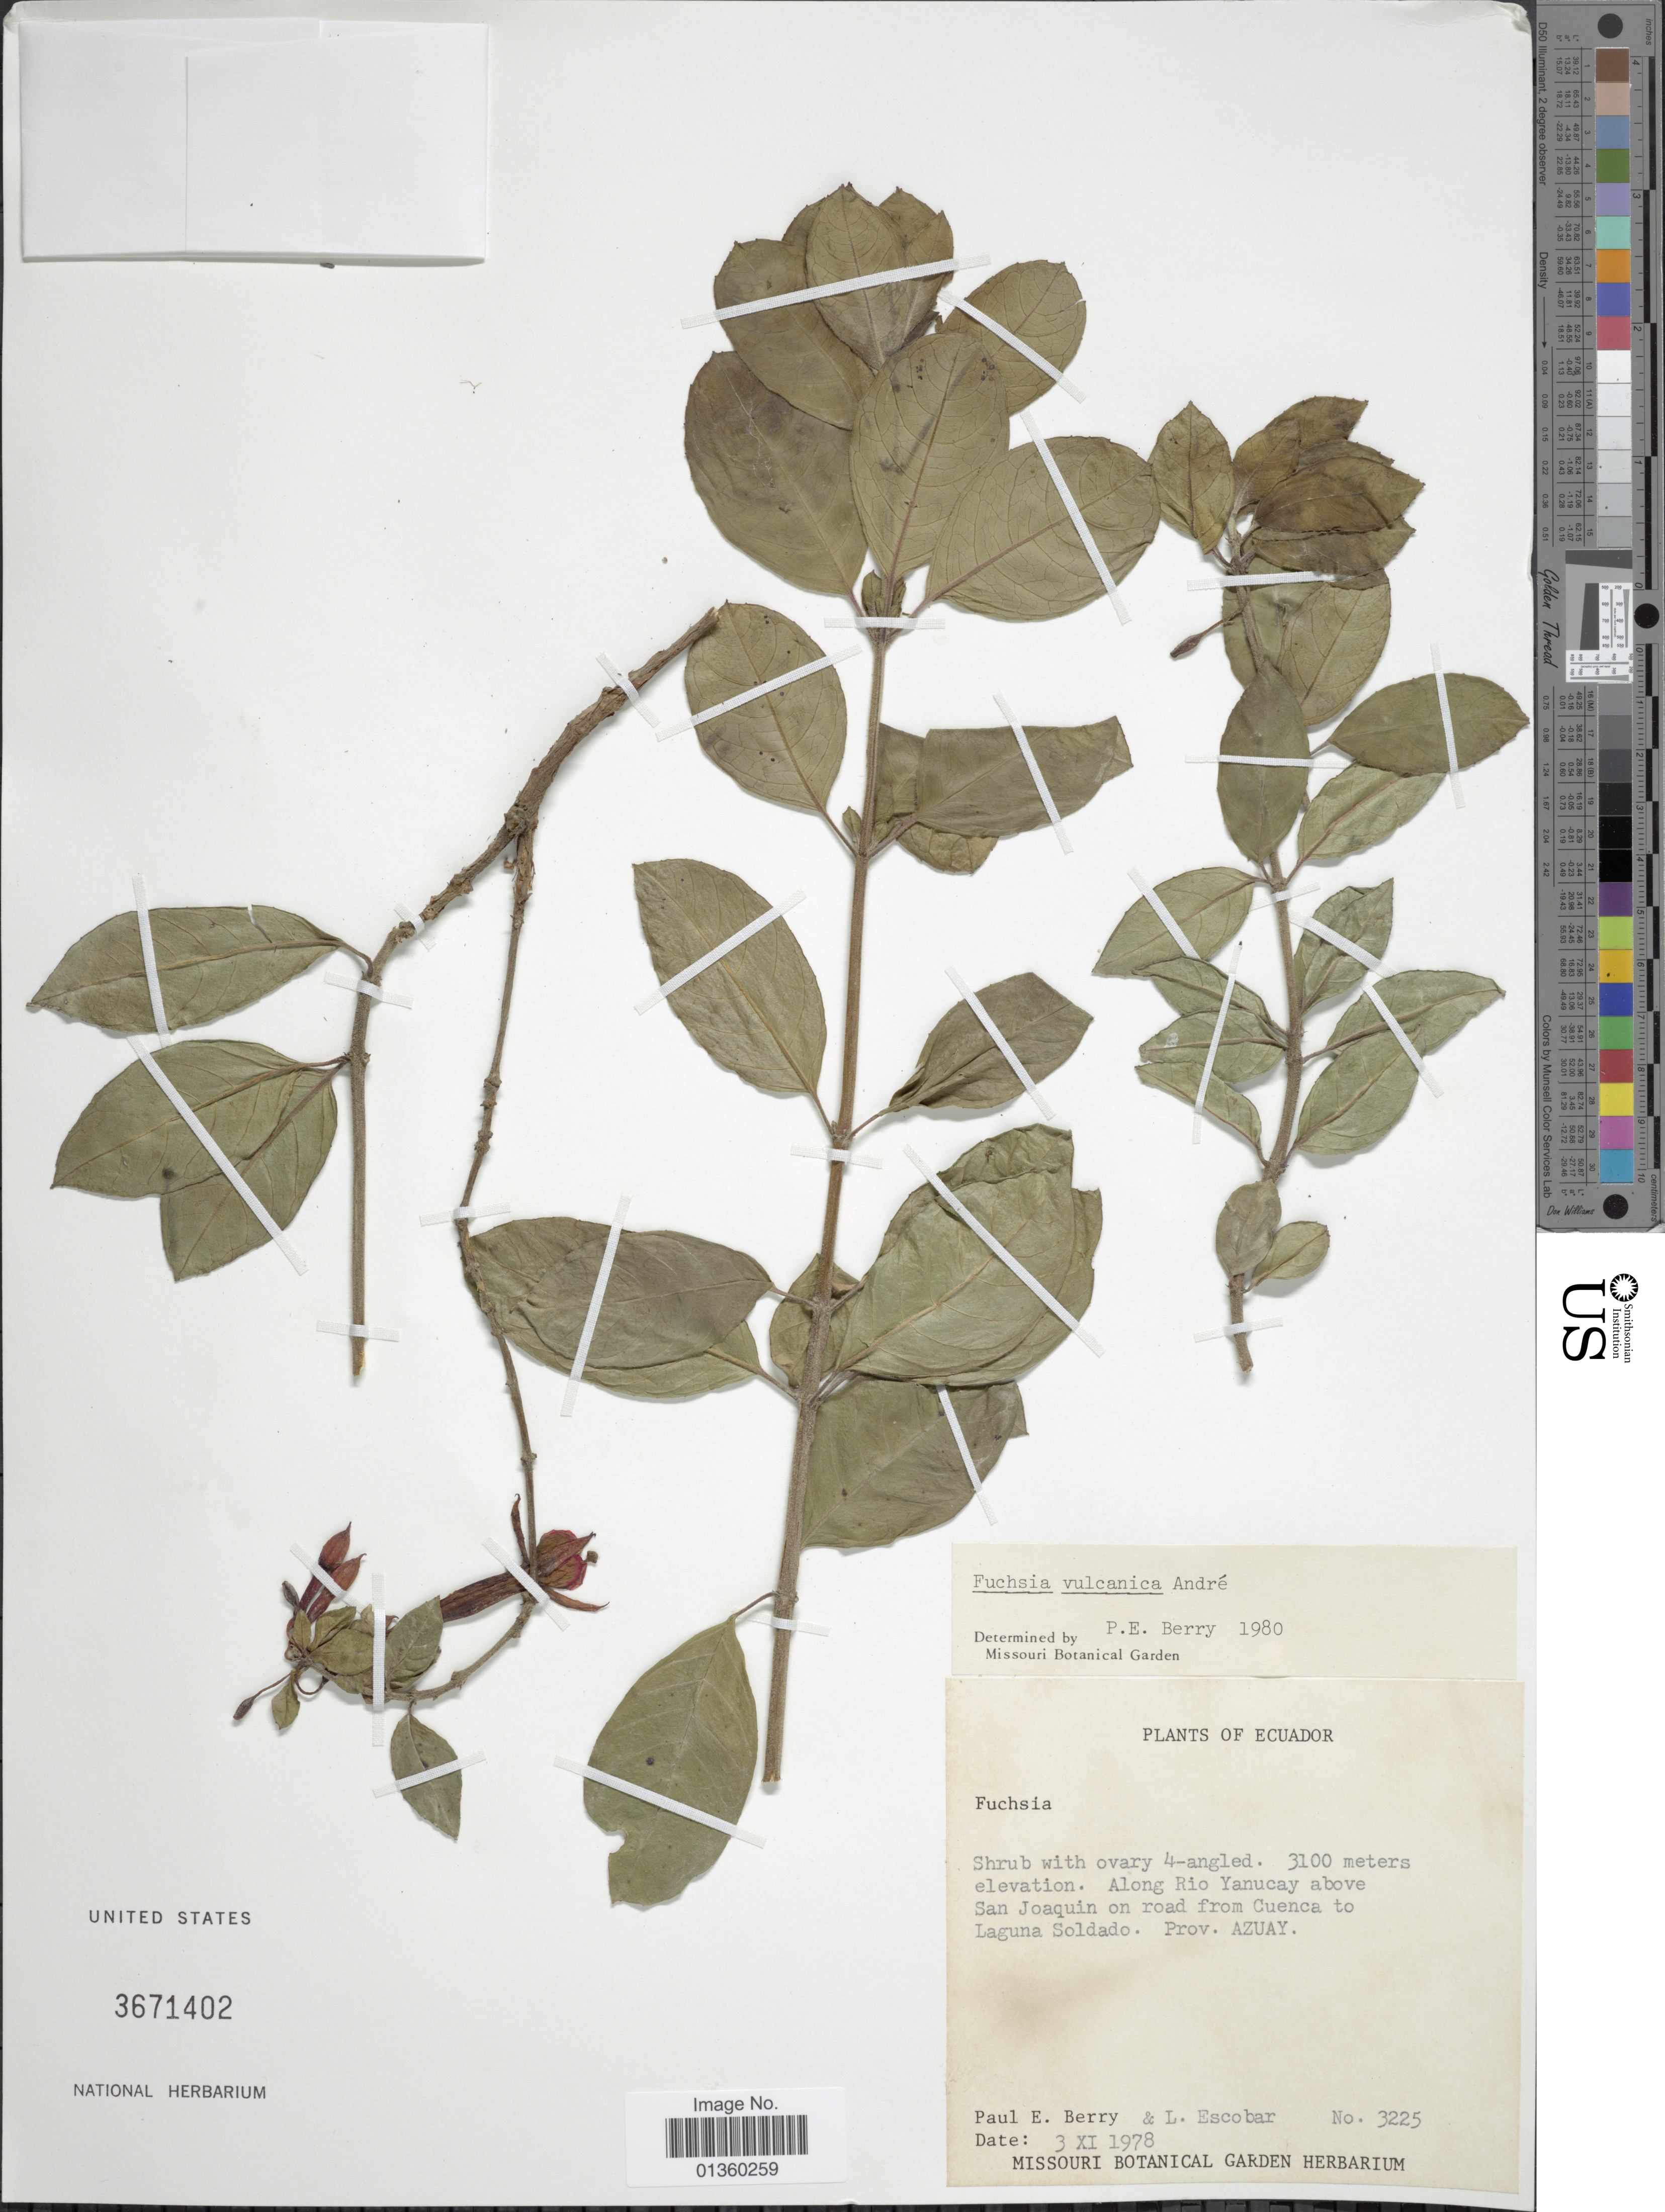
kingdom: Plantae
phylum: Tracheophyta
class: Magnoliopsida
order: Myrtales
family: Onagraceae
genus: Fuchsia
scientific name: Fuchsia vulcanica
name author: André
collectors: P. E. Berry & L. Escobar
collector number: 3225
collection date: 1978-11-03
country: Ecuador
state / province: Azuay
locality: Along Rio Yanucay above San Joaquin on road from Cuenca to Laguna Soldado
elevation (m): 3100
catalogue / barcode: US 3671402